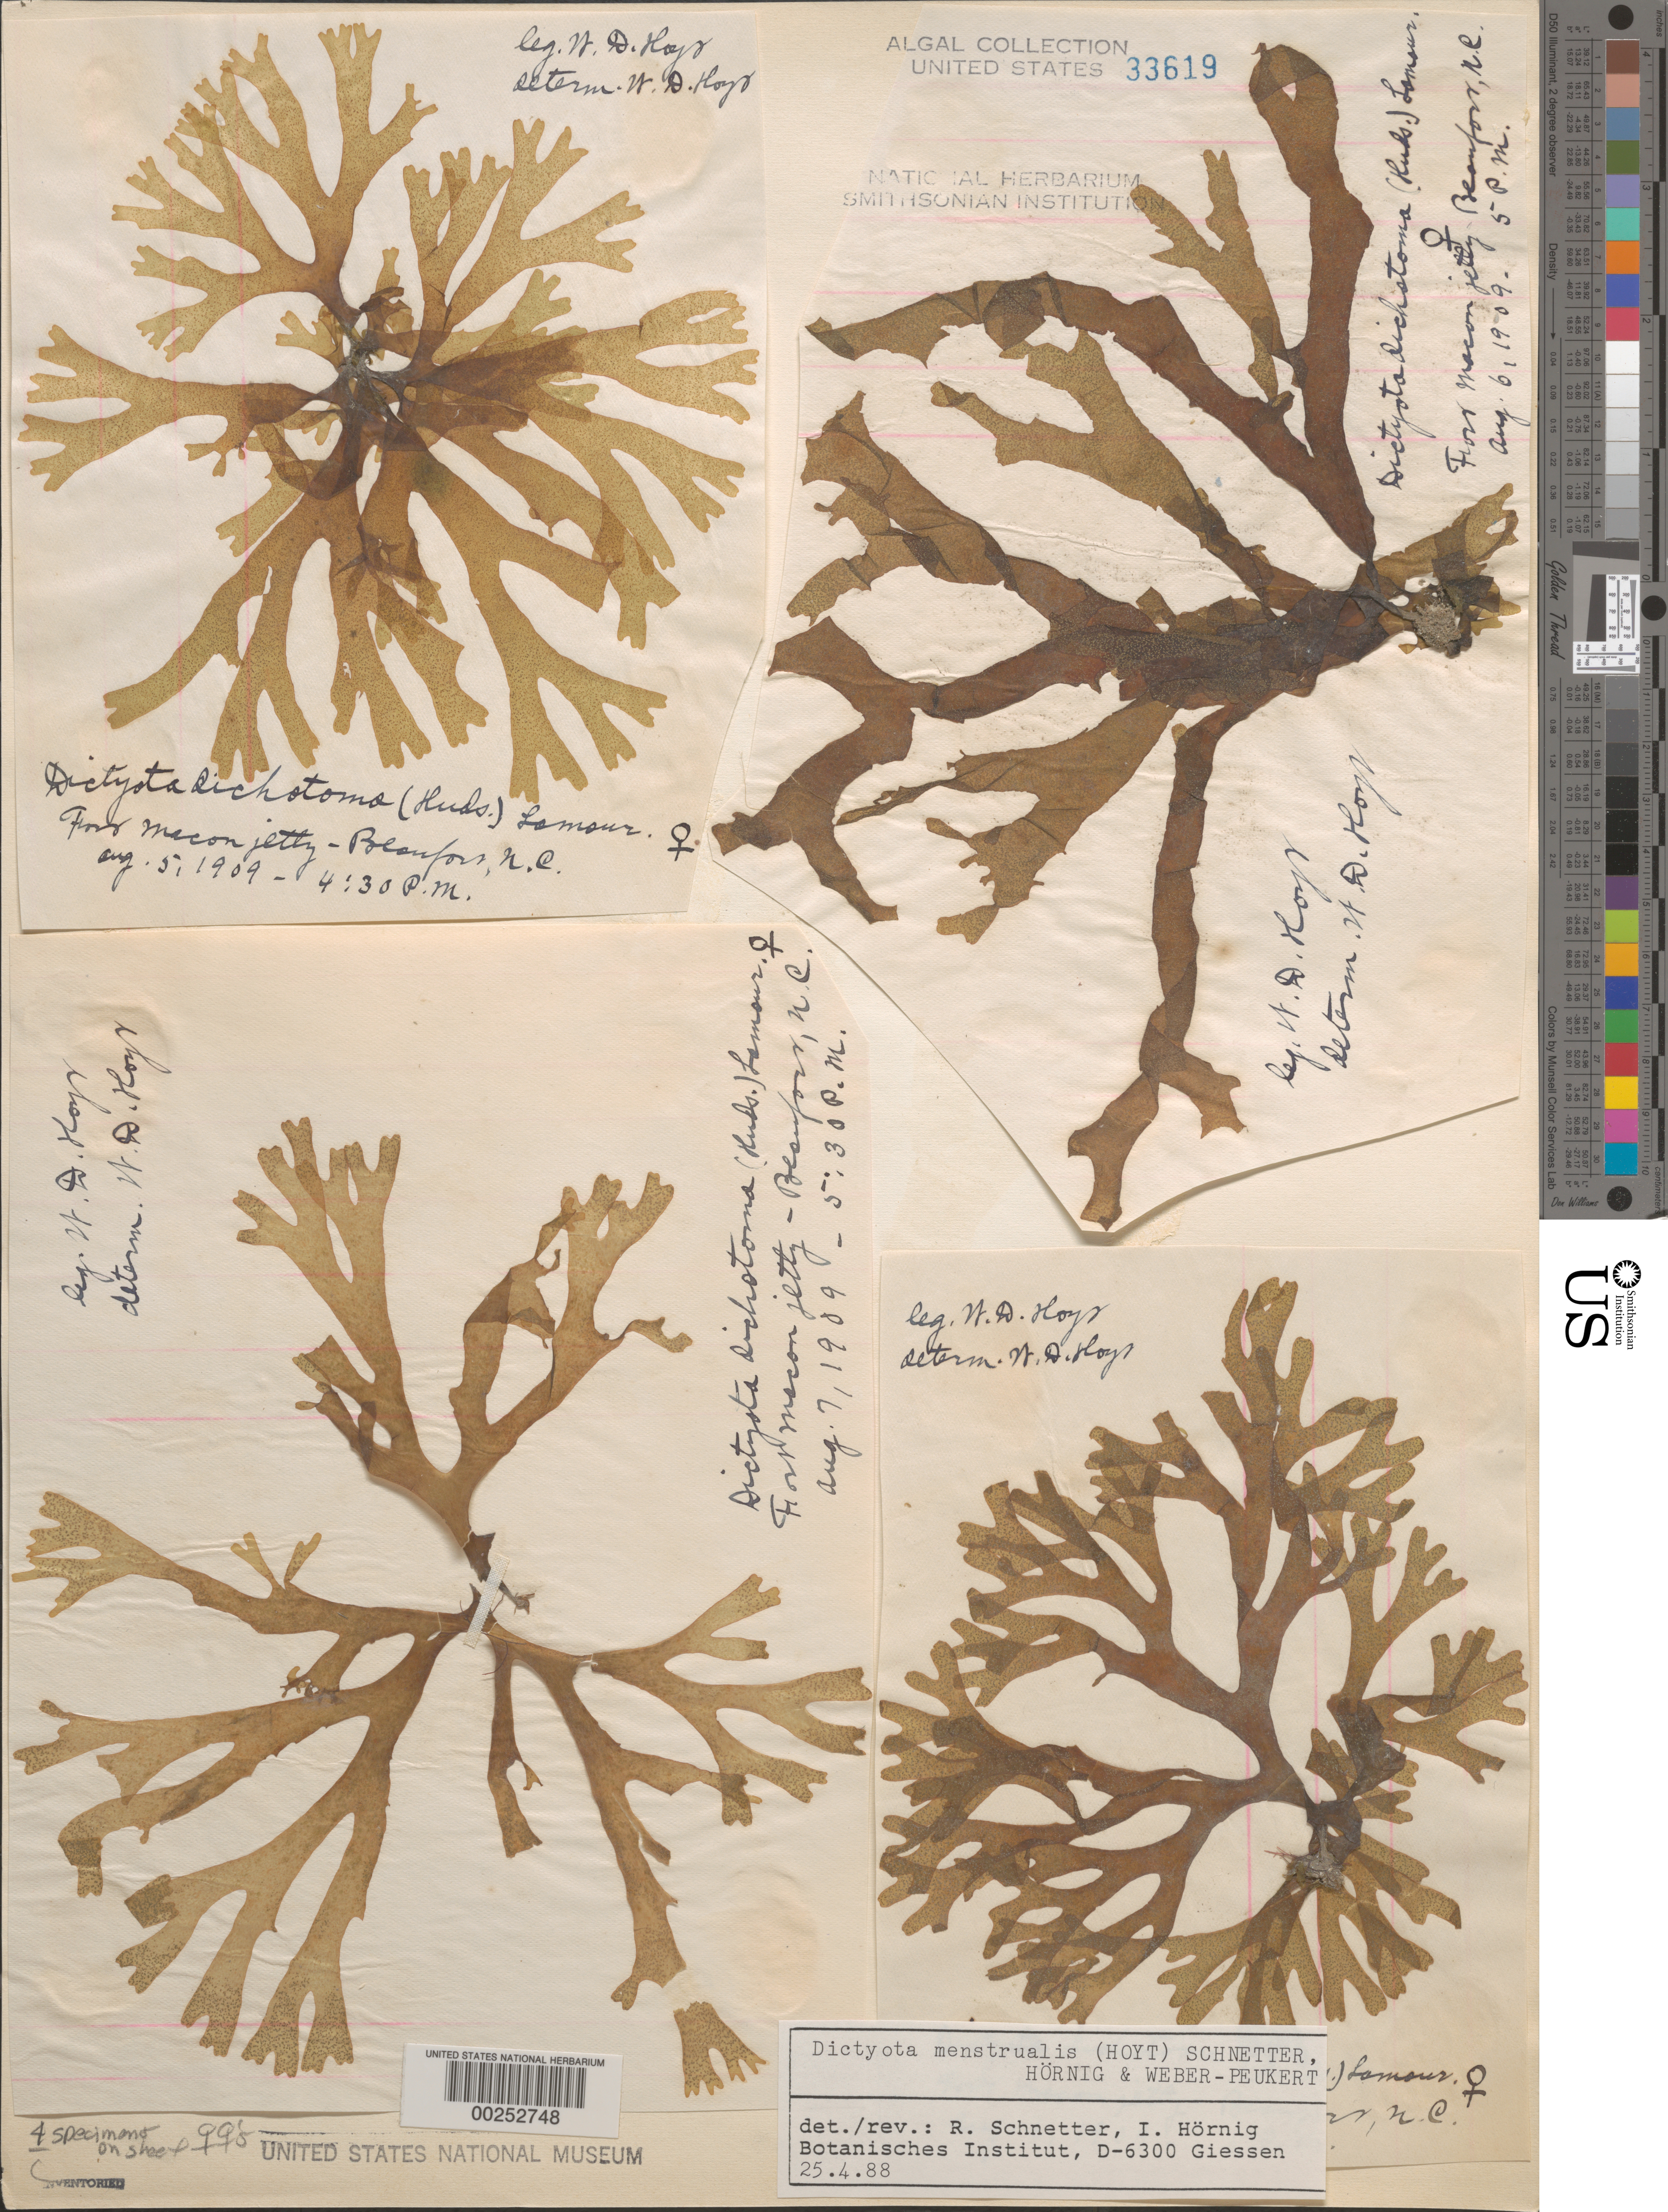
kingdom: Chromista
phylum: Ochrophyta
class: Phaeophyceae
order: Dictyotales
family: Dictyotaceae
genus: Dictyota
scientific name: Dictyota menstrualis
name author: (Hoyt) Schnetter et al.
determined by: Schnetter, R.; Hörnig, I.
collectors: W. D. Hoyt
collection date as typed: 05 Aug 1909 TO 07 Aug 1909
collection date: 1909-08-05/1909-08-07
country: United States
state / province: North Carolina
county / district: Carteret County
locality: Beaufort, Fort Macon jetty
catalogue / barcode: US 33619